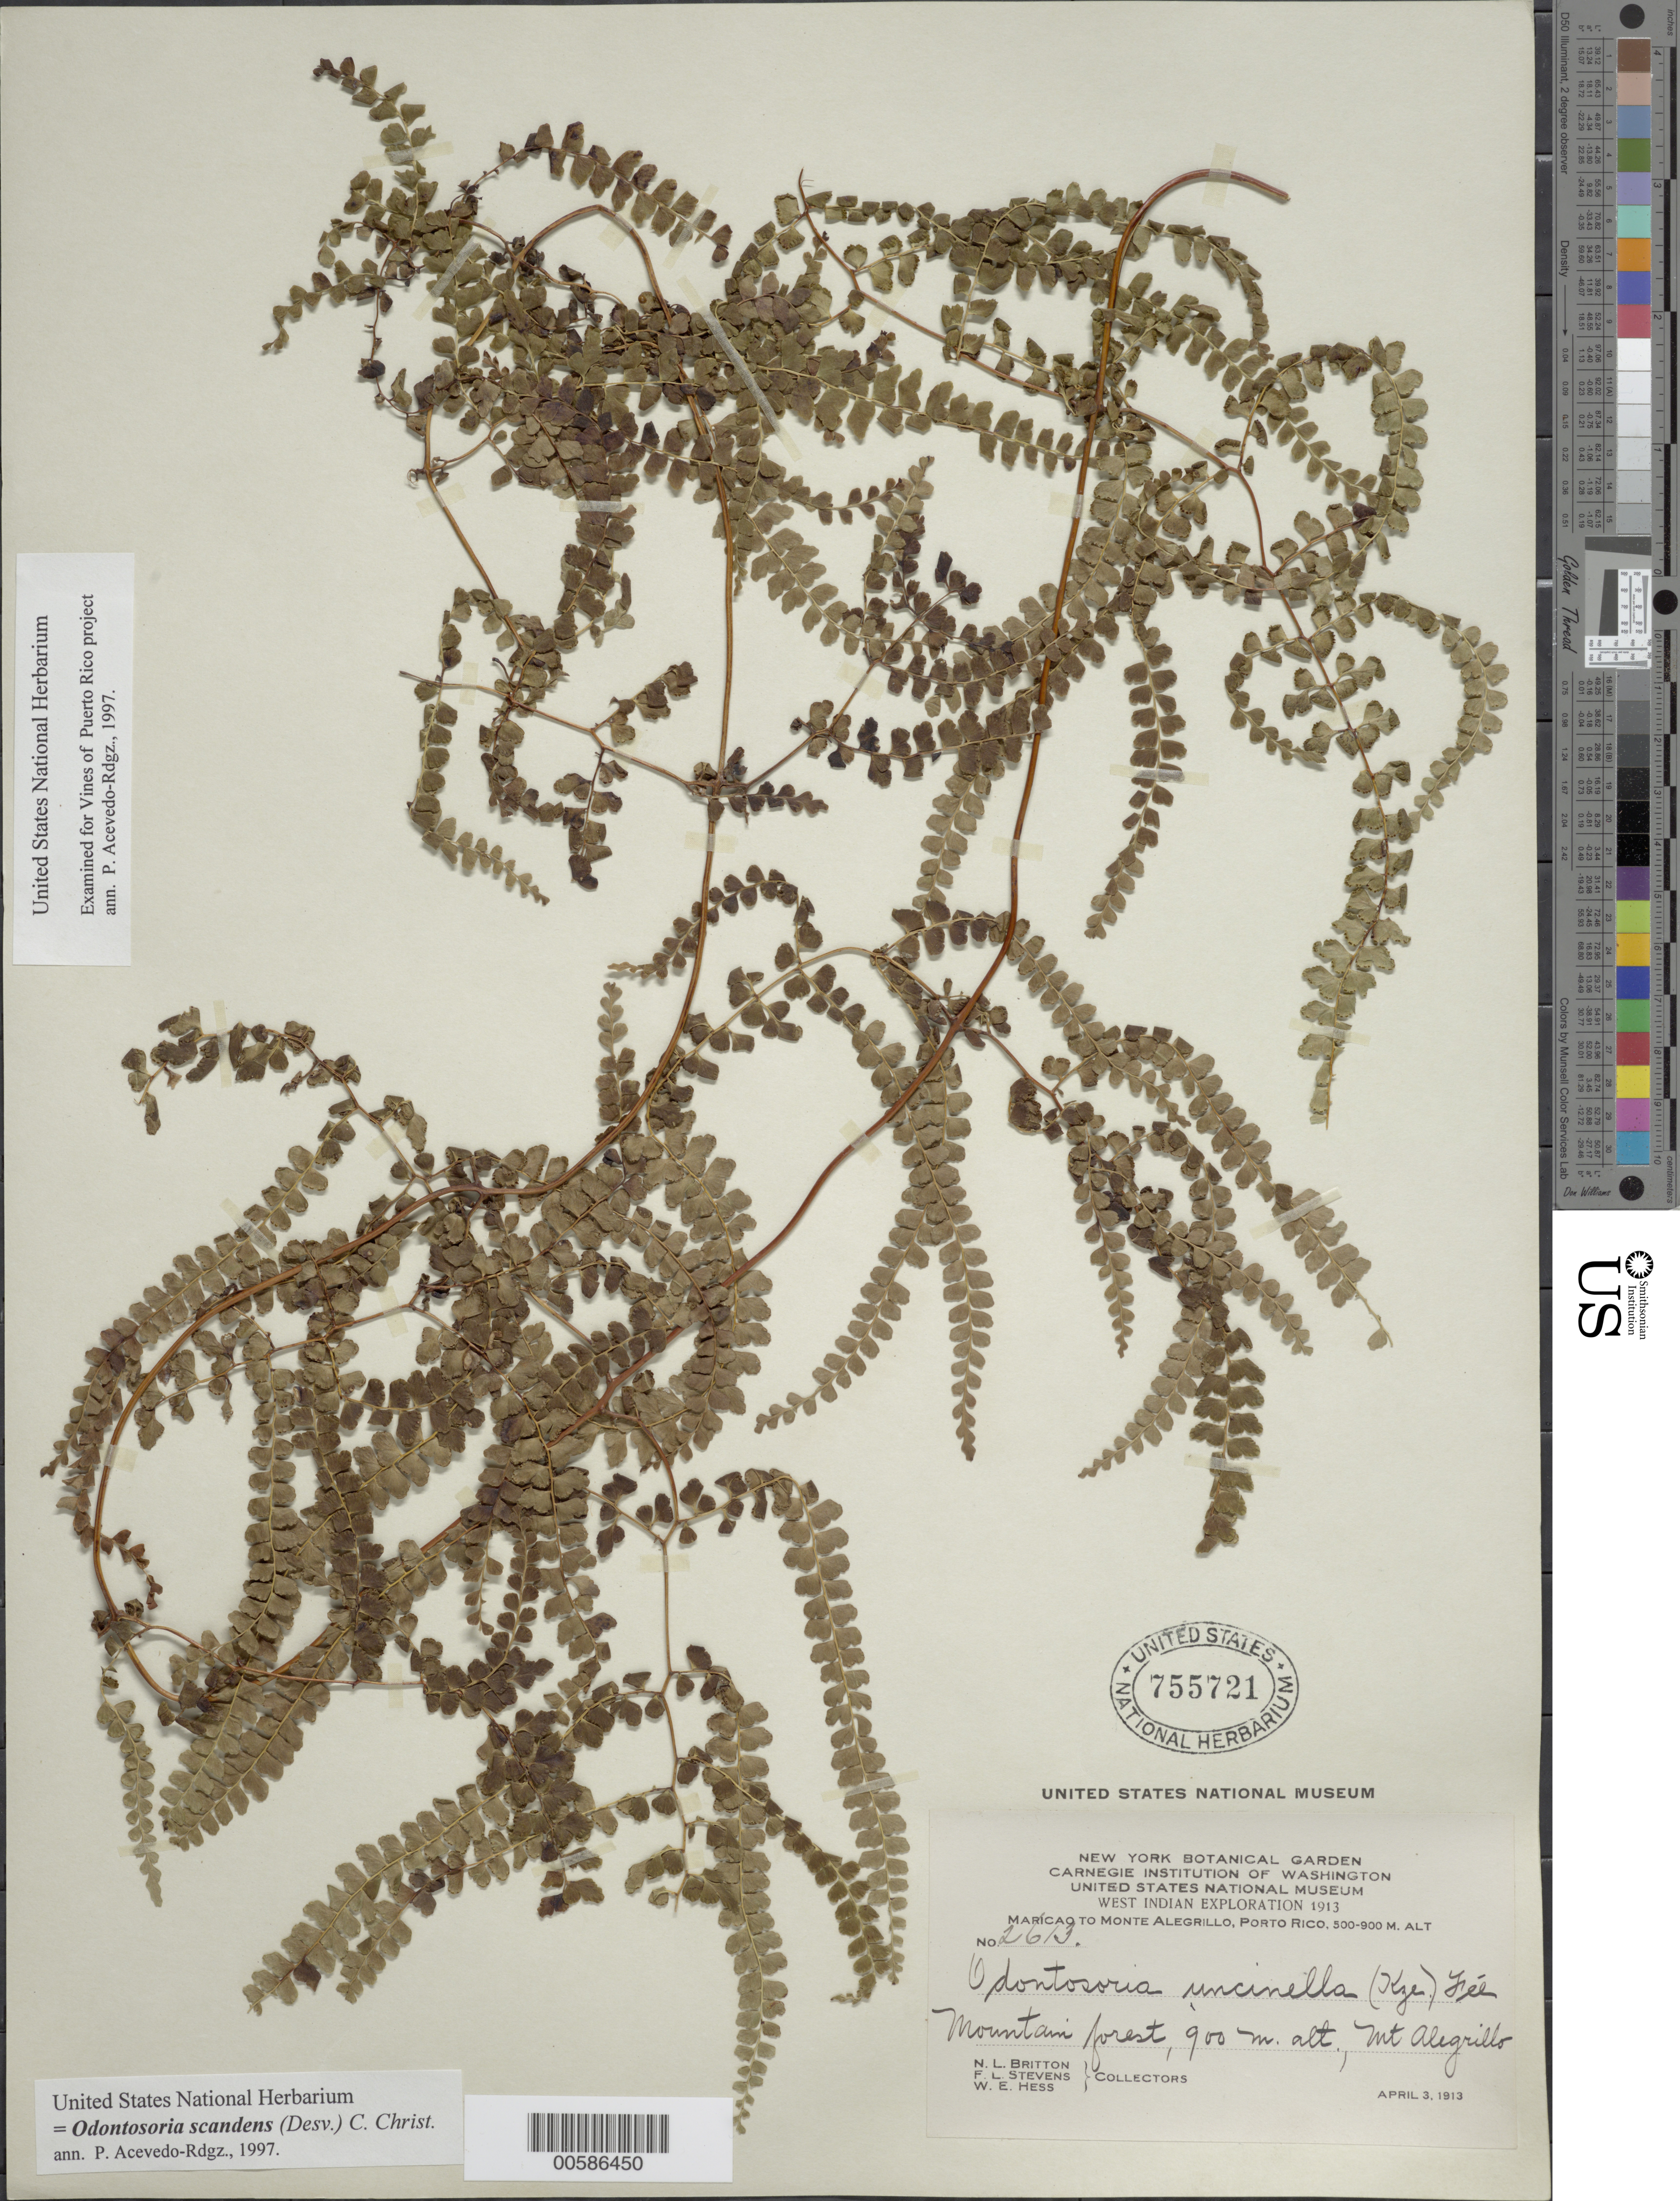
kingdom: Plantae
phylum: Tracheophyta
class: Polypodiopsida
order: Polypodiales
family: Lindsaeaceae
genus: Odontosoria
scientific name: Odontosoria scandens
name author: (Desv.) C. Chr.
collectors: N. Britton & et al.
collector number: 2613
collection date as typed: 03 Apr 1913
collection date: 1913-04-03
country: Puerto Rico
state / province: Maricao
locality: Mount Alegrillo. Mountain forest.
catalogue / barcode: US 755721